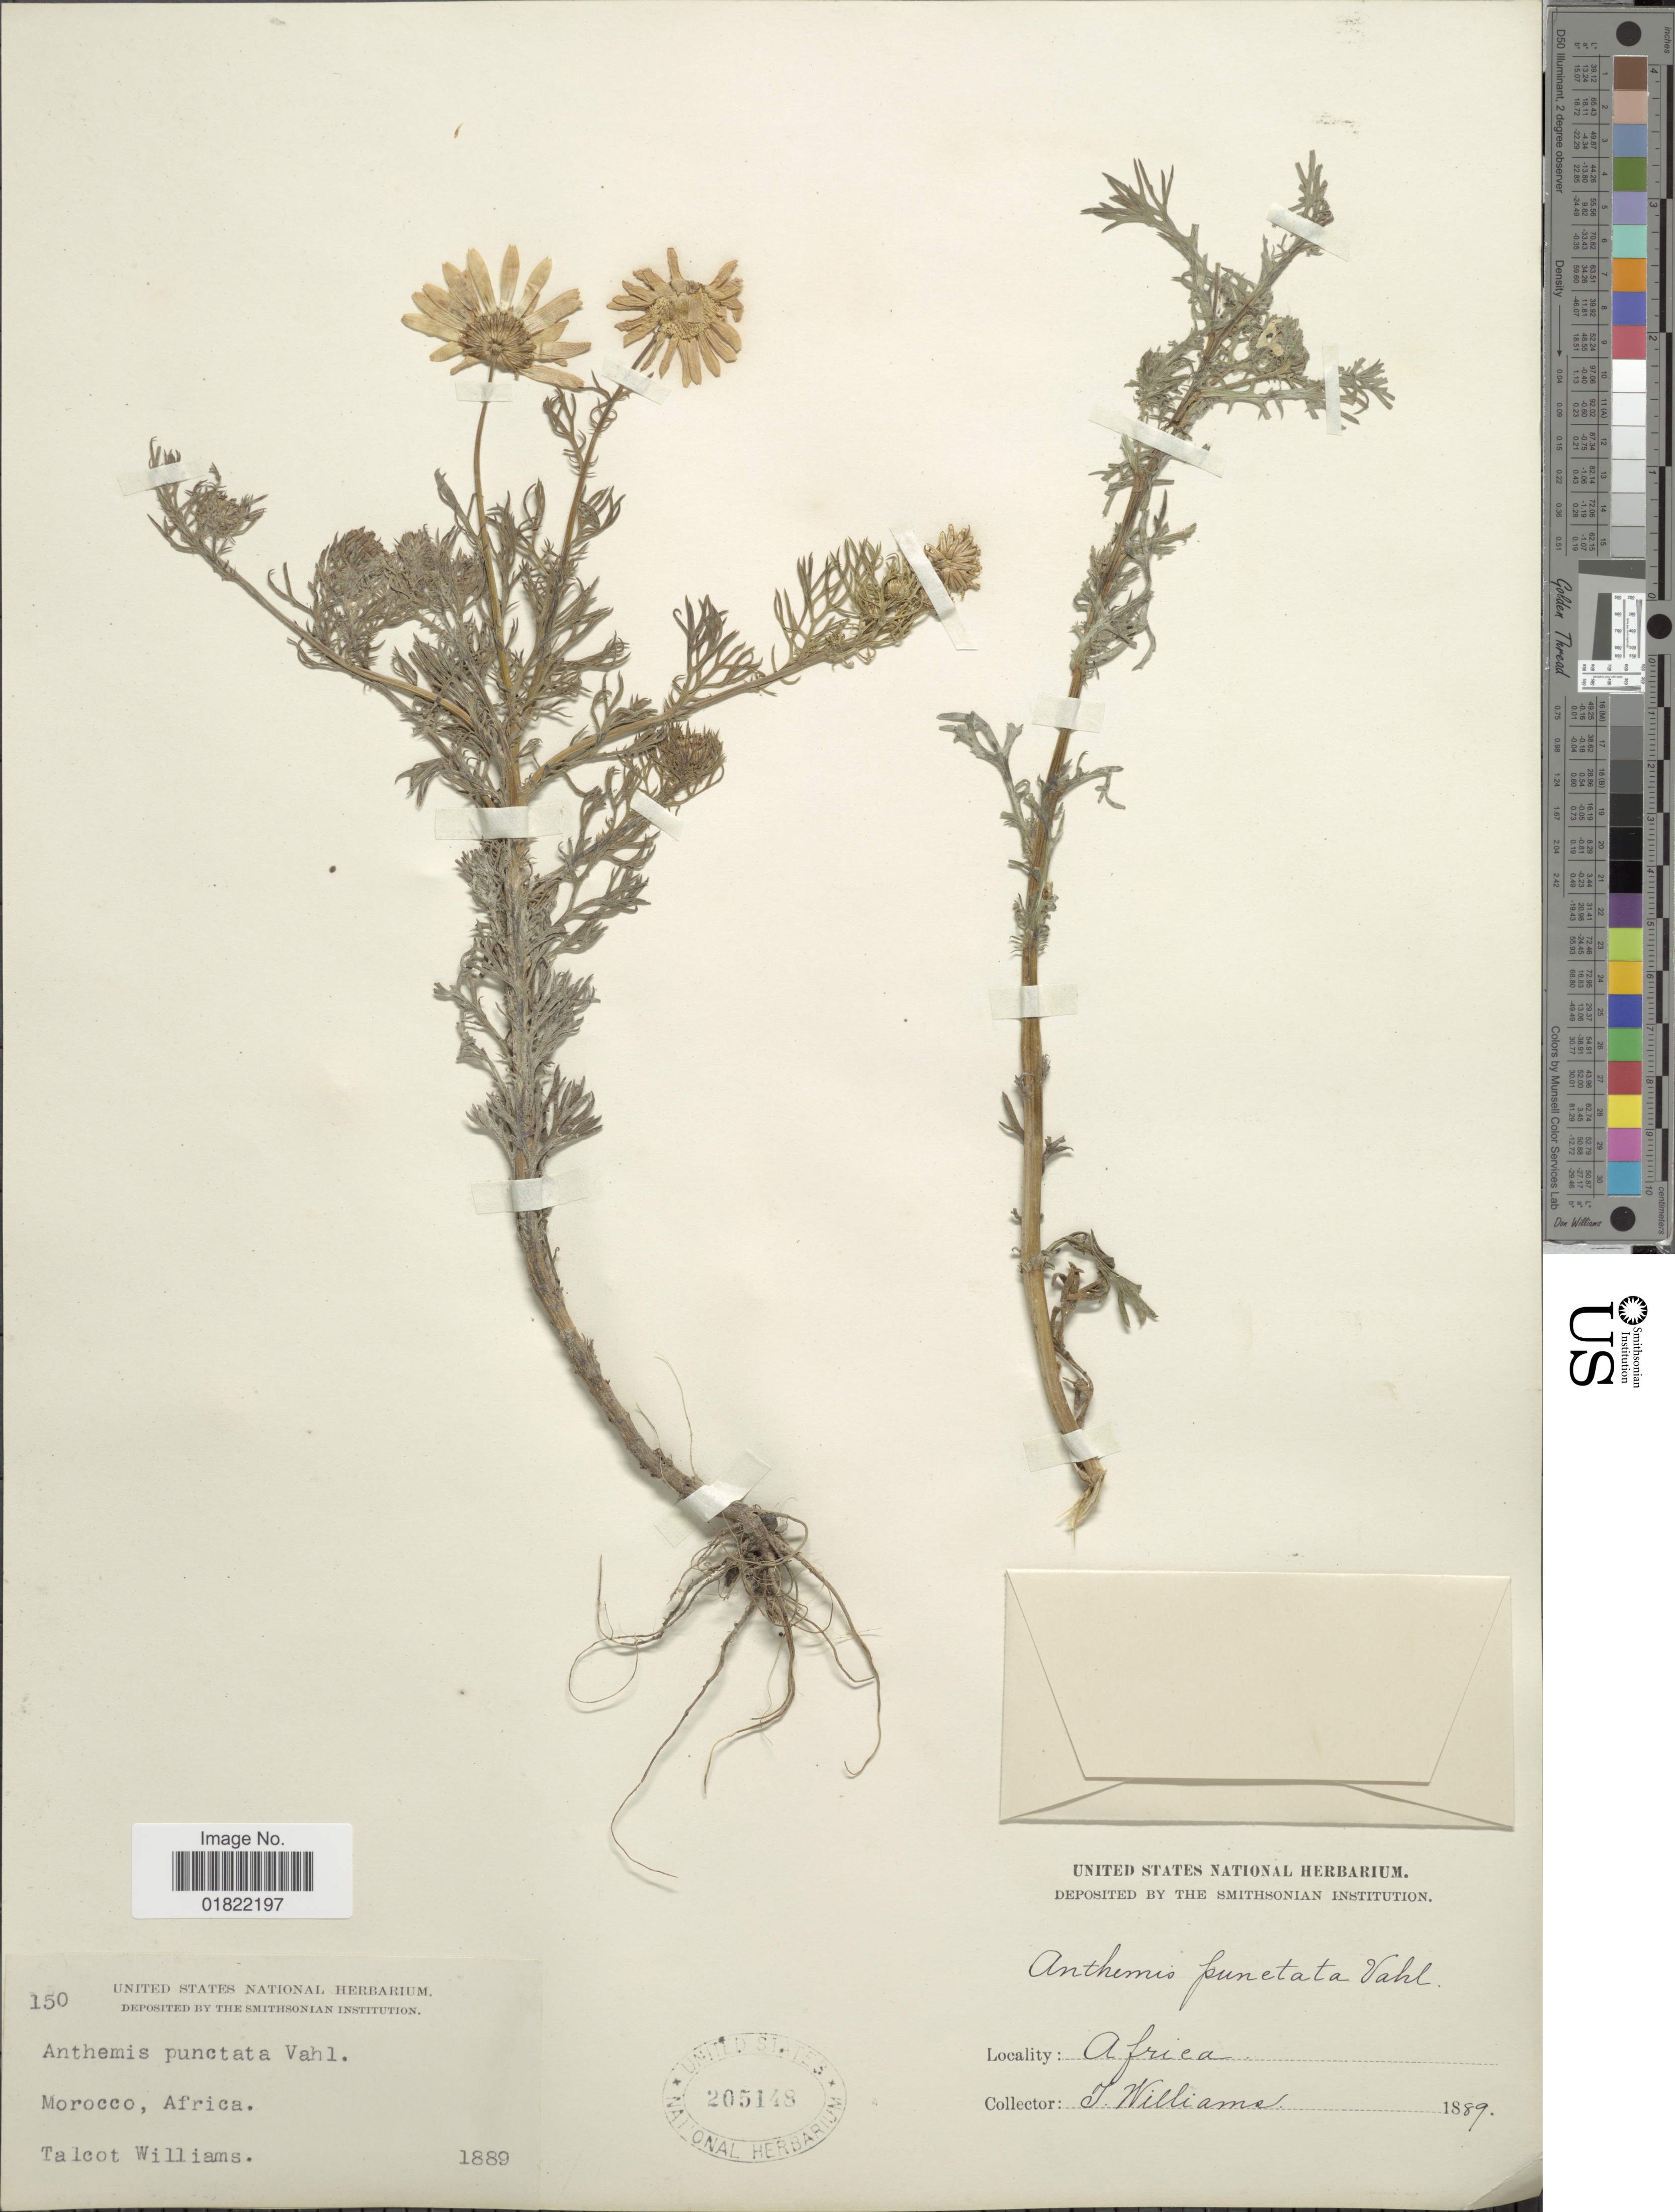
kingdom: Plantae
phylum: Tracheophyta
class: Magnoliopsida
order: Asterales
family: Asteraceae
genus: Anthemis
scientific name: Anthemis punctata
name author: Vahl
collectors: T. Williams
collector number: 150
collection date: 1889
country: Morocco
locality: Morocco, Africa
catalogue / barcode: US 205148